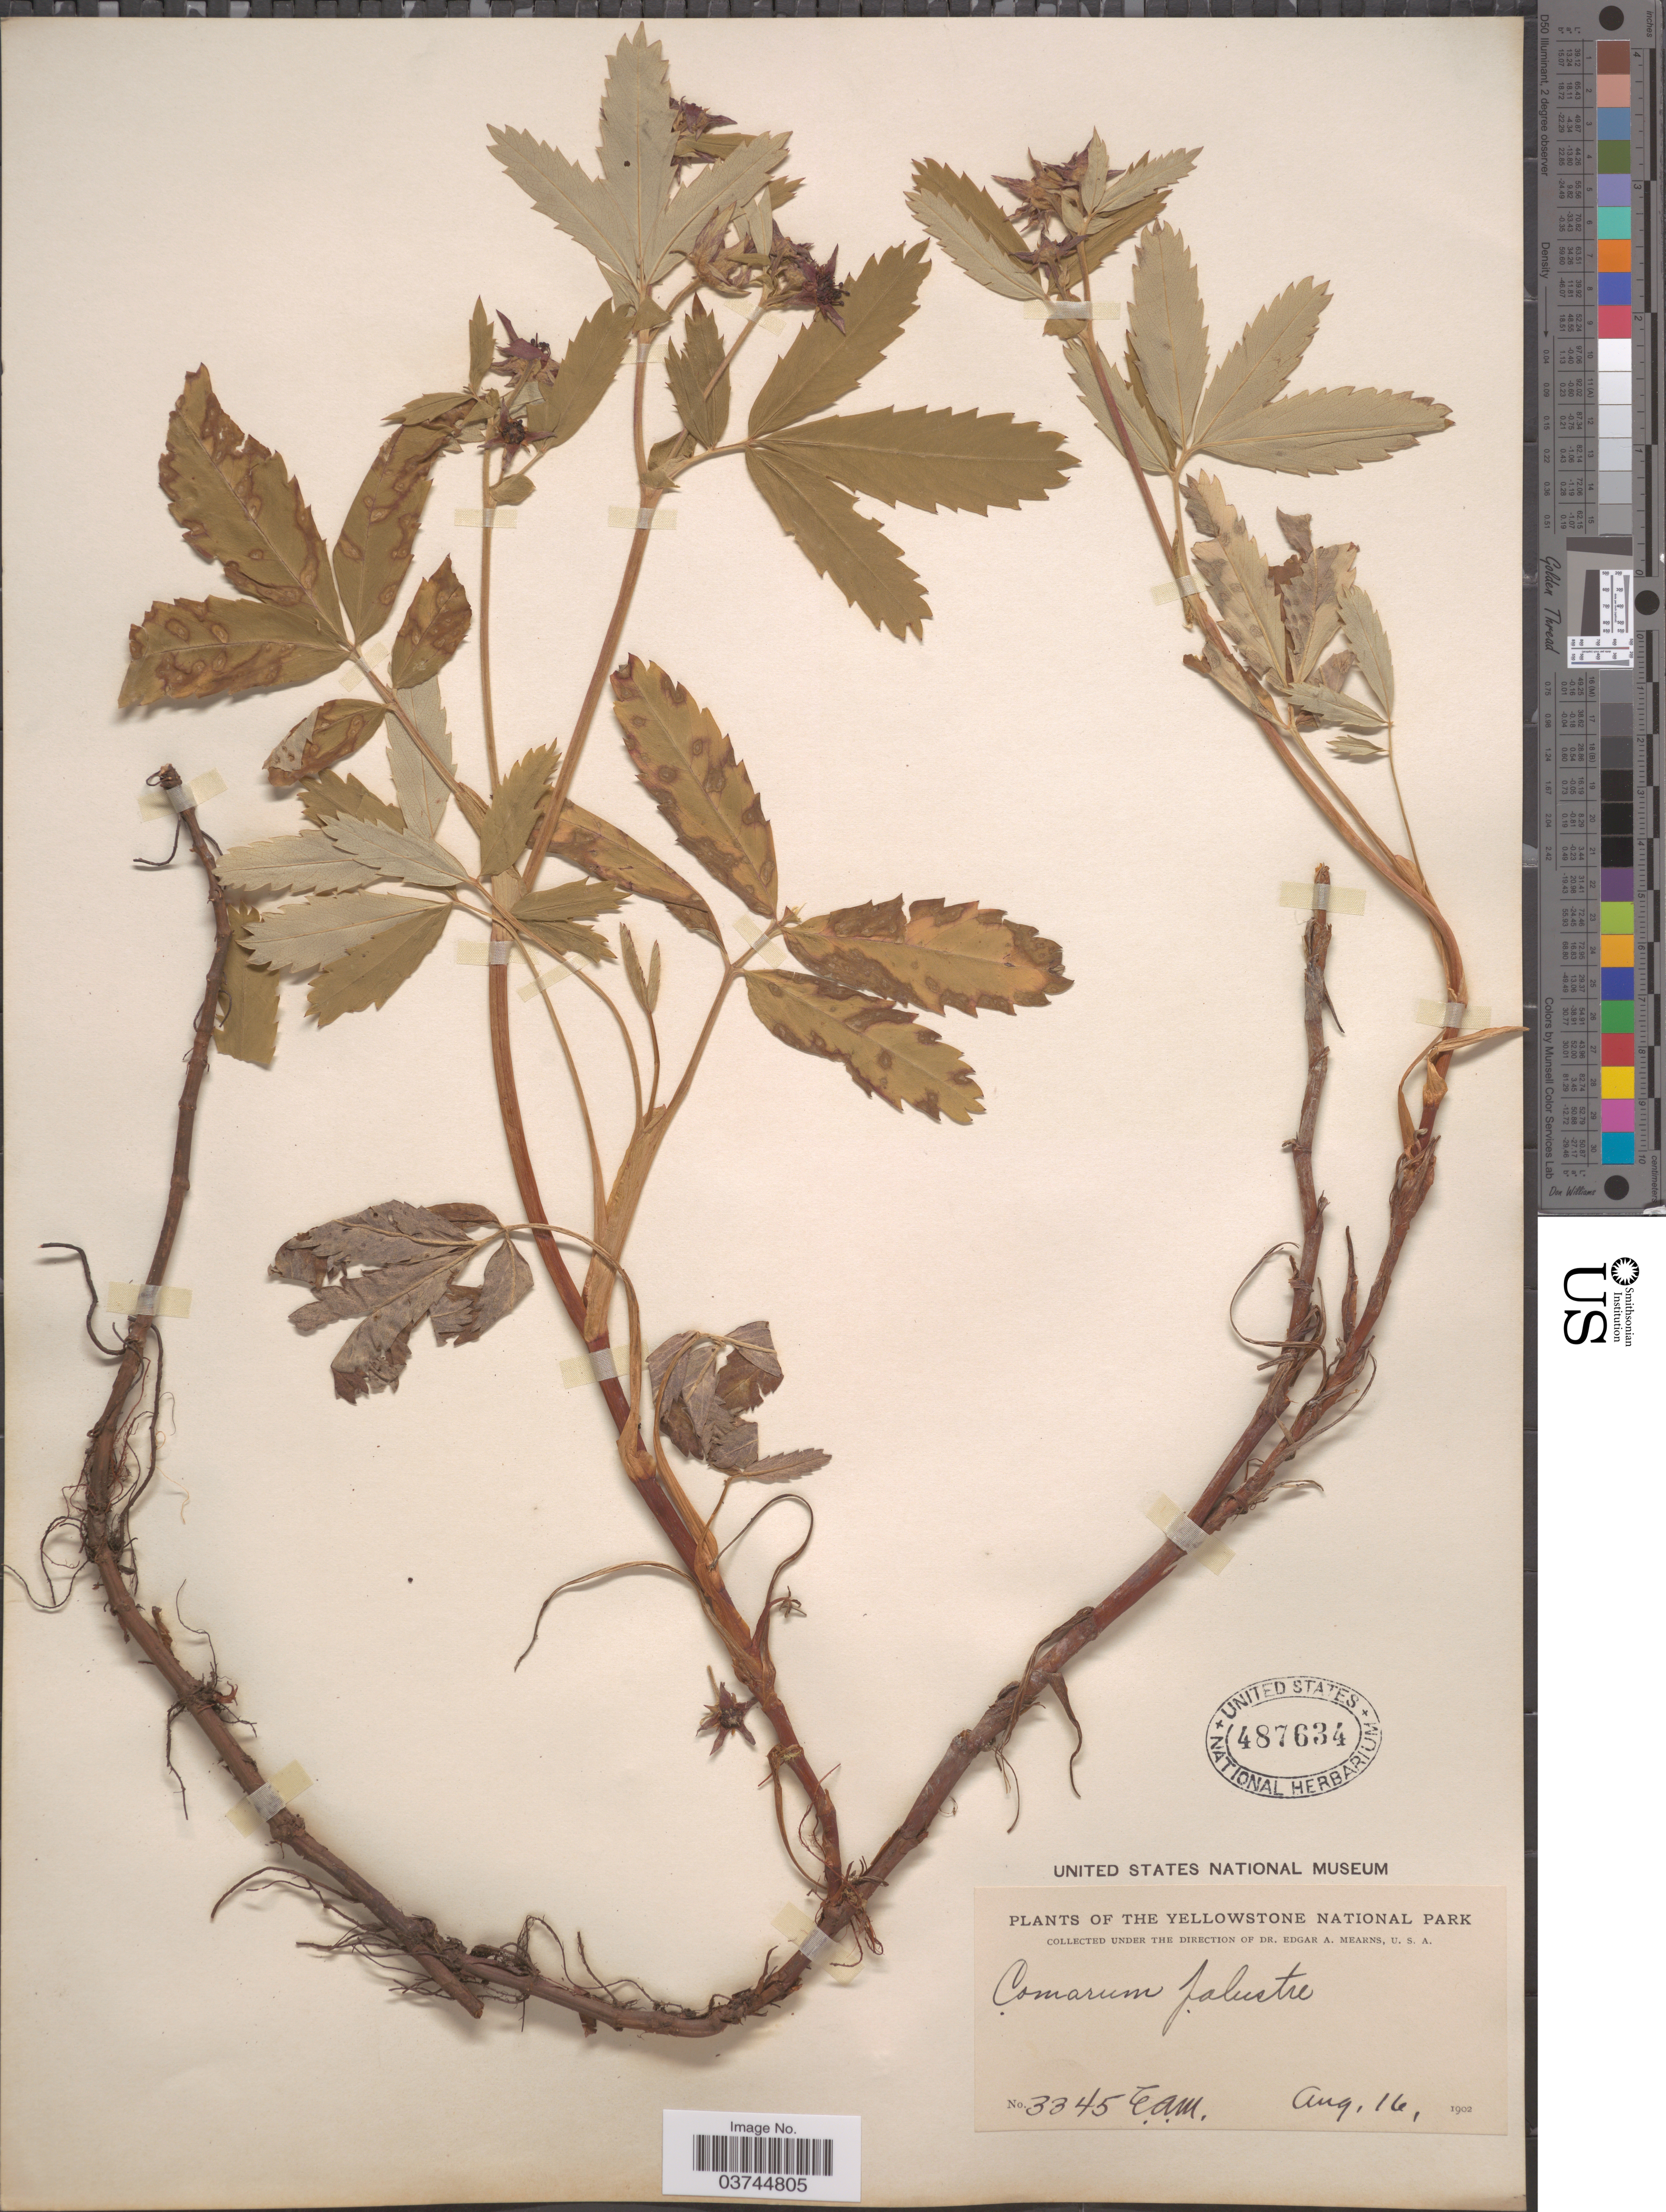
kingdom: Plantae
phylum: Tracheophyta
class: Magnoliopsida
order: Rosales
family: Rosaceae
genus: Comarum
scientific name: Comarum palustre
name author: L.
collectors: E. A. Mearns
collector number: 3345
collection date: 1902-08-16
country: United States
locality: Yellowstone National Park.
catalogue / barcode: US 487634